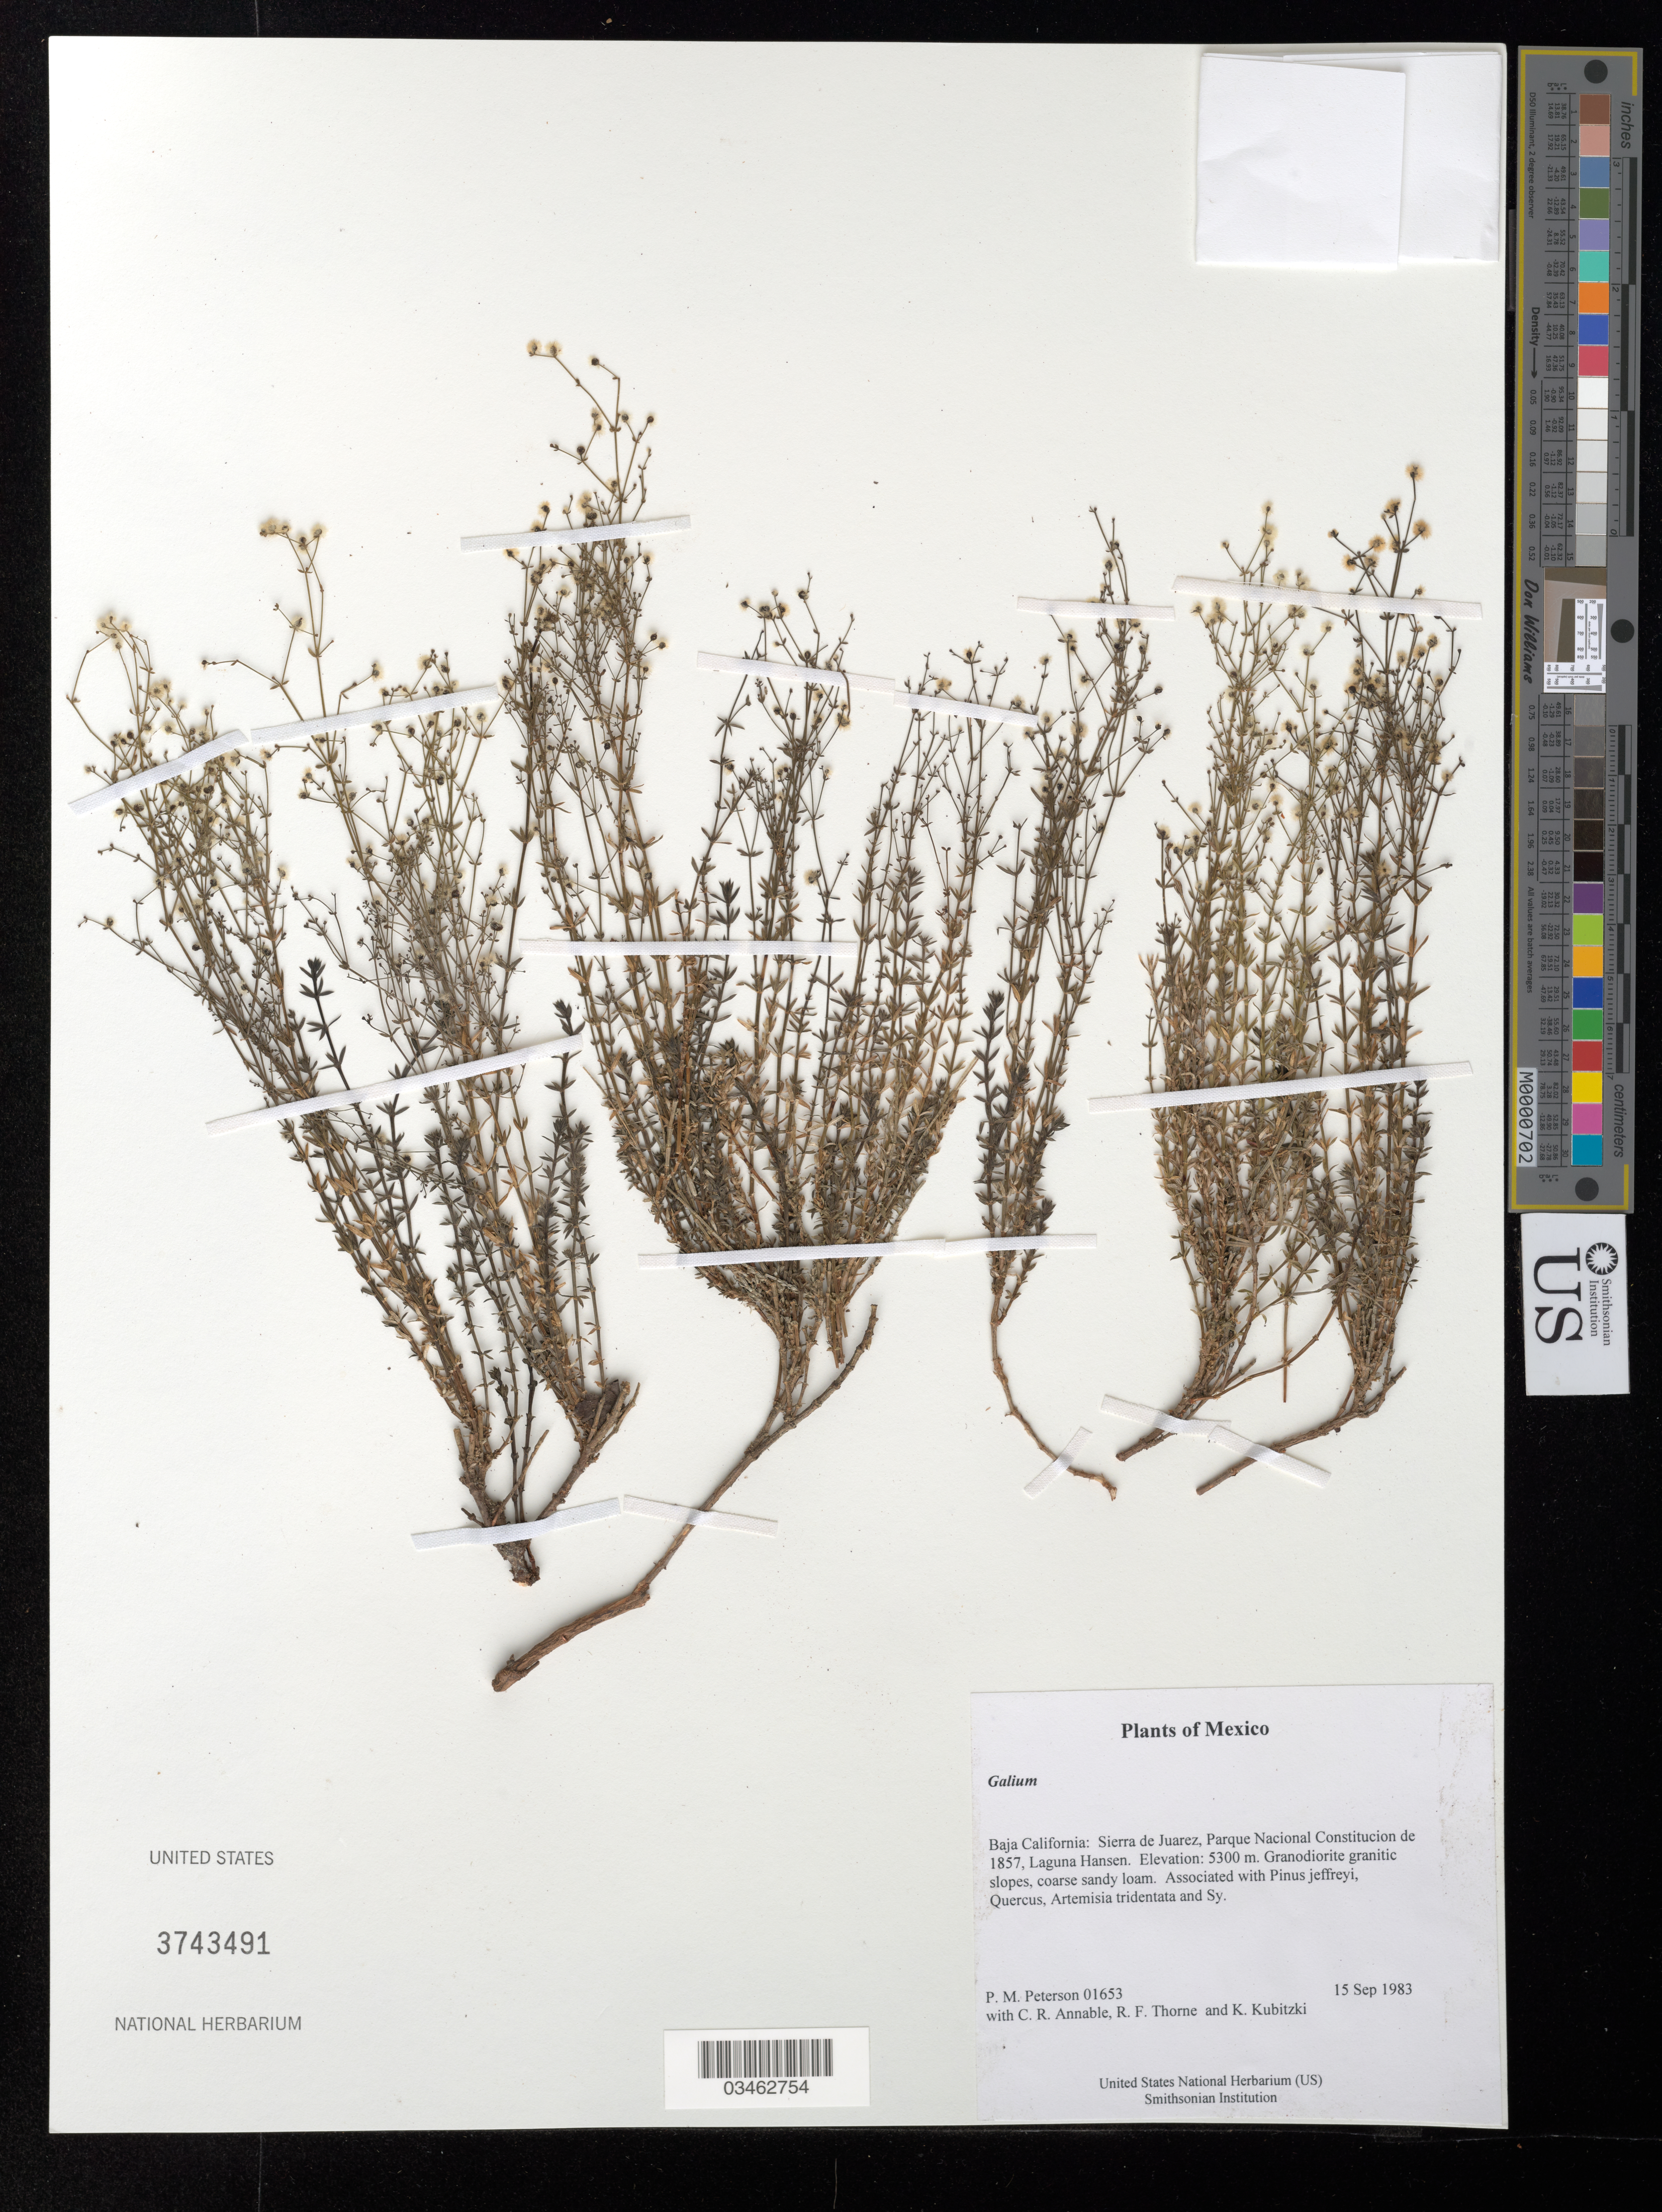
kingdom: Plantae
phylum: Tracheophyta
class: Magnoliopsida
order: Gentianales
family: Rubiaceae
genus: Galium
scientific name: Galium sp.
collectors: P. M. Peterson, C. R. Annable, R. F. Thorne & K. Kubitzki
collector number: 01653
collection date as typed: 15 Sep 1983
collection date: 1983-09-15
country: Mexico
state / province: Baja California Norte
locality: Sierra de Juarez, Parque Nacional Constitucion de 1857, Laguna Hansen.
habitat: Granodiorite granitic slopes, coarse sandy loam. Associated with Pinus jeffreyi, Quercus, Artemisia tridentata and Sy.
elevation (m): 5300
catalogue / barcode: US 3743491